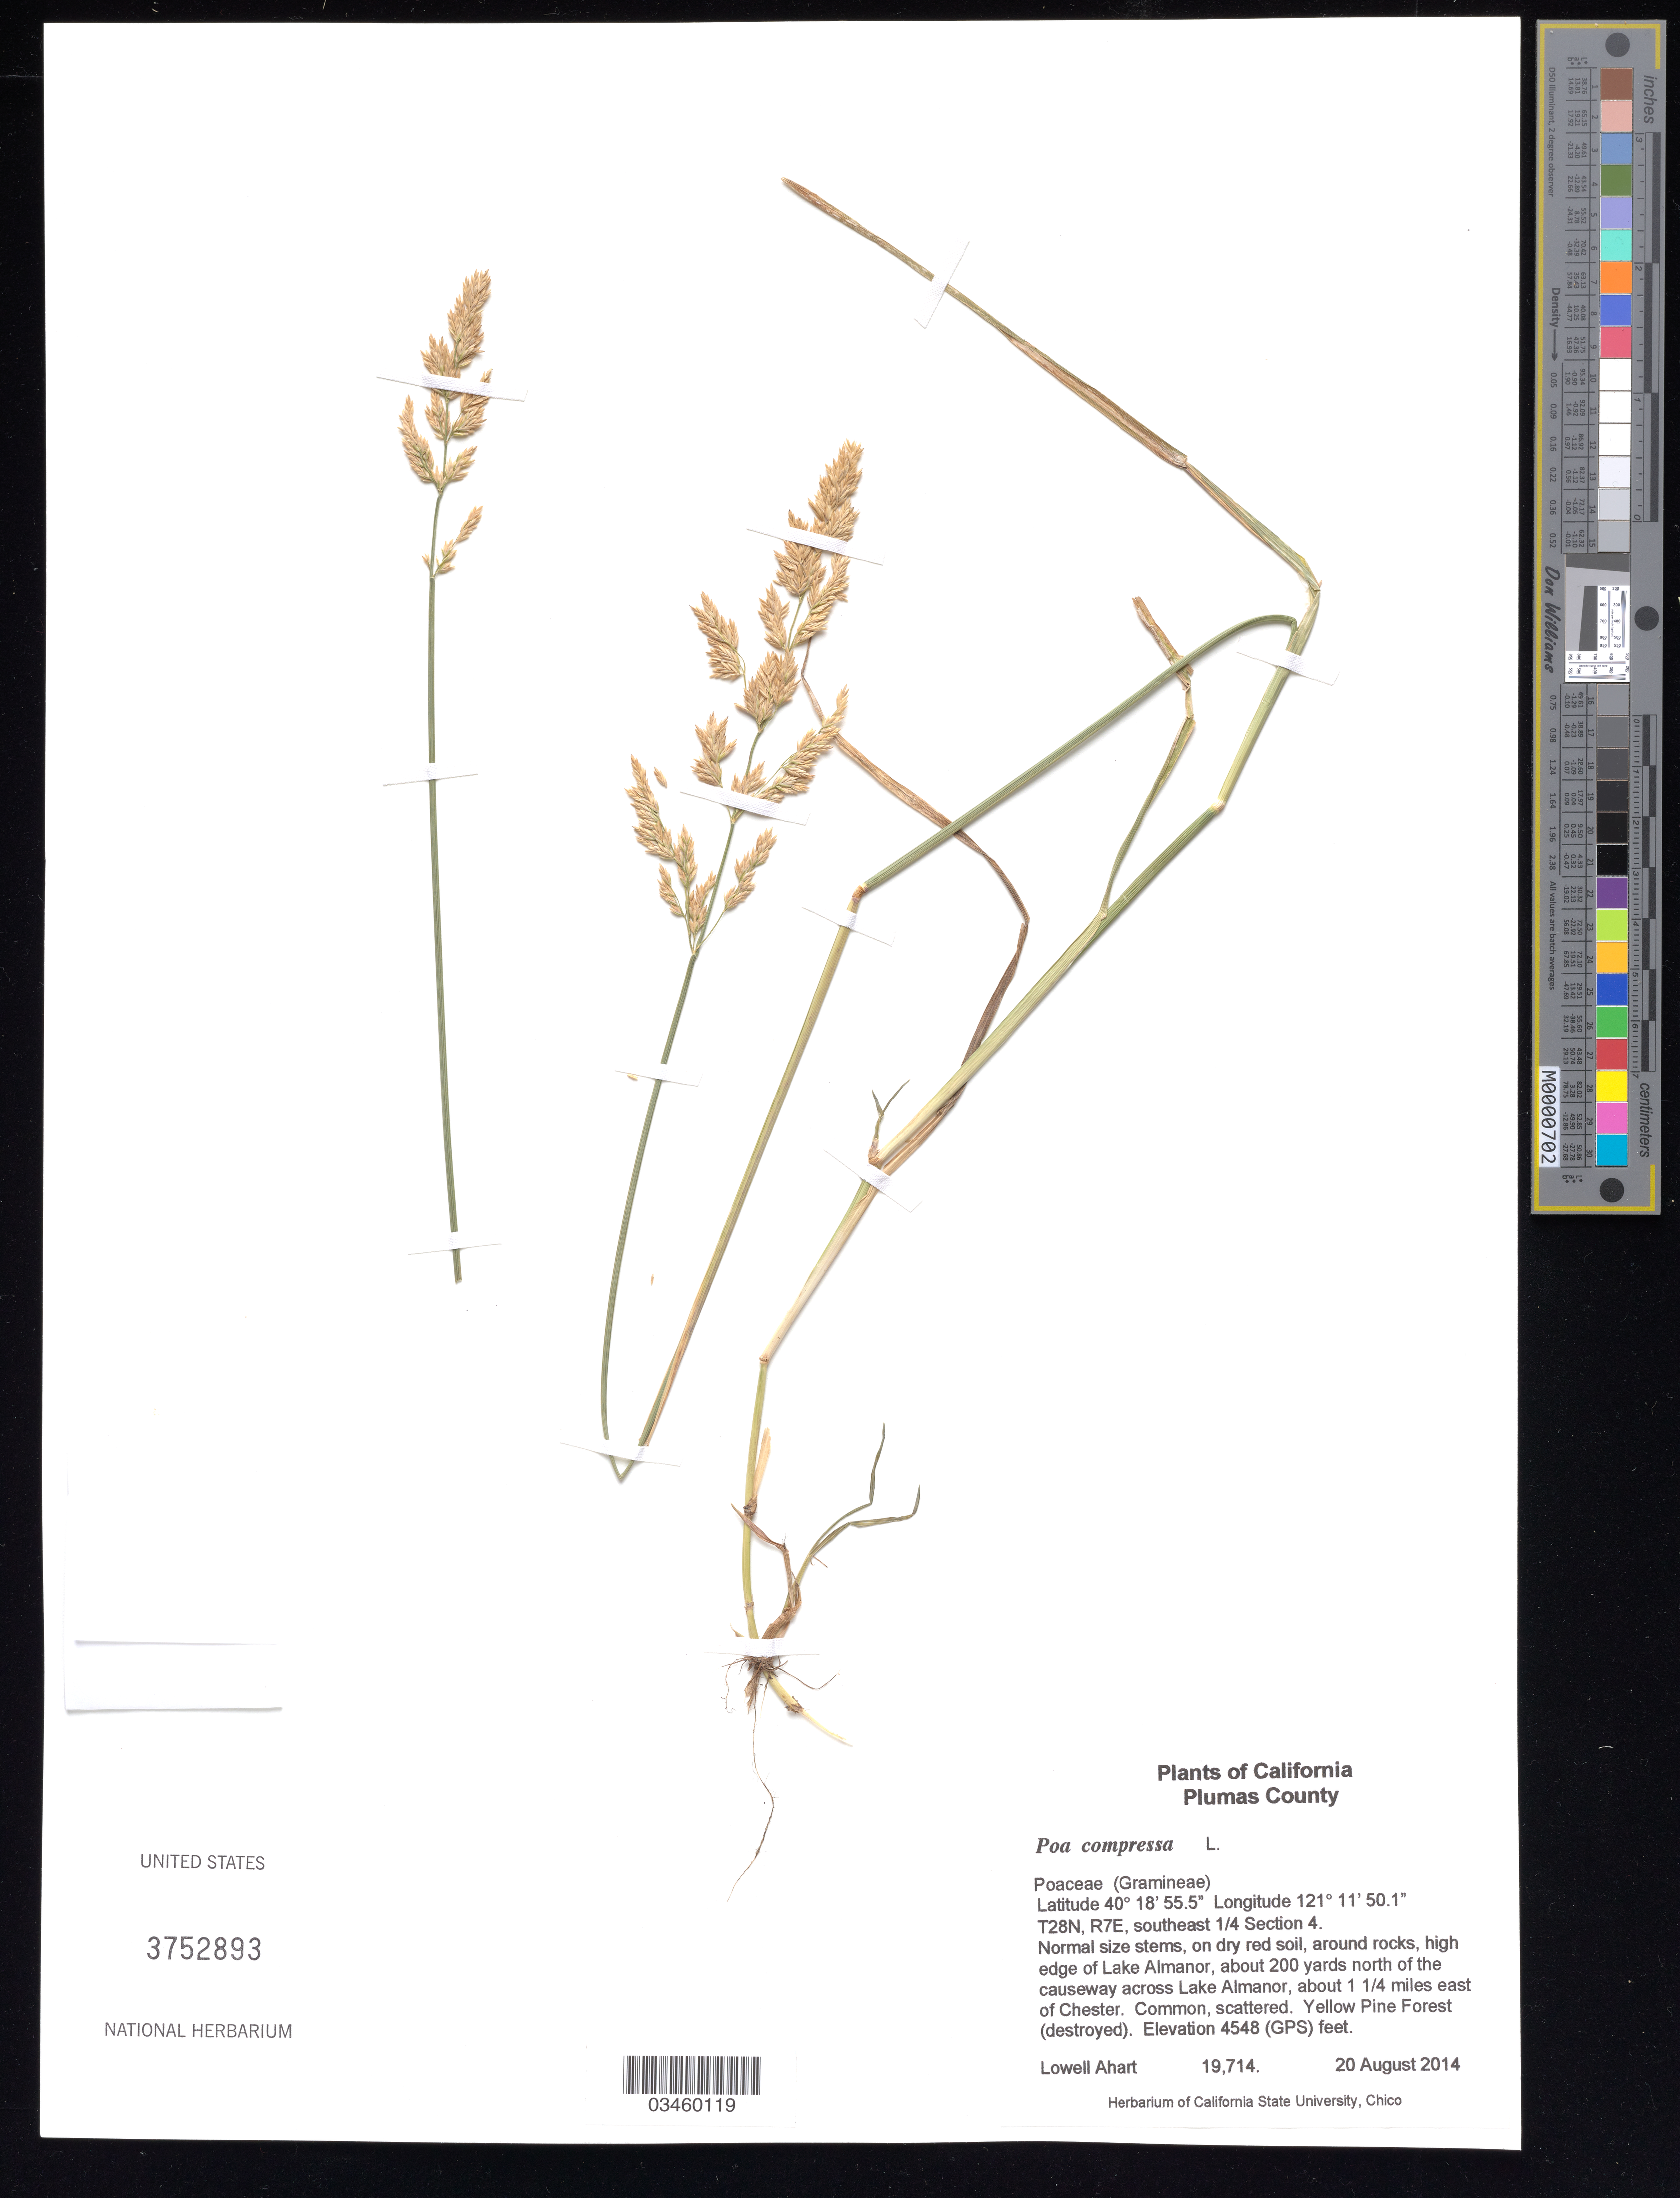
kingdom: Plantae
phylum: Tracheophyta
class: Liliopsida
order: Poales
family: Poaceae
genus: Poa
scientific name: Poa compressa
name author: L.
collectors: L. Ahart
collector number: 19714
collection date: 2014-08-20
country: United States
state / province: California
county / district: Plumas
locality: High edge of Lake Almanor, about 200 yards north of the causeway across Lake Almanor, about 1 1/4 mi. east of Chester. T28N, R7E, southeast 1/4 Section 4.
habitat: On dry red soil, around rocks. Yellow Pine Forest.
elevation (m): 1386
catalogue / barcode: US 3752893